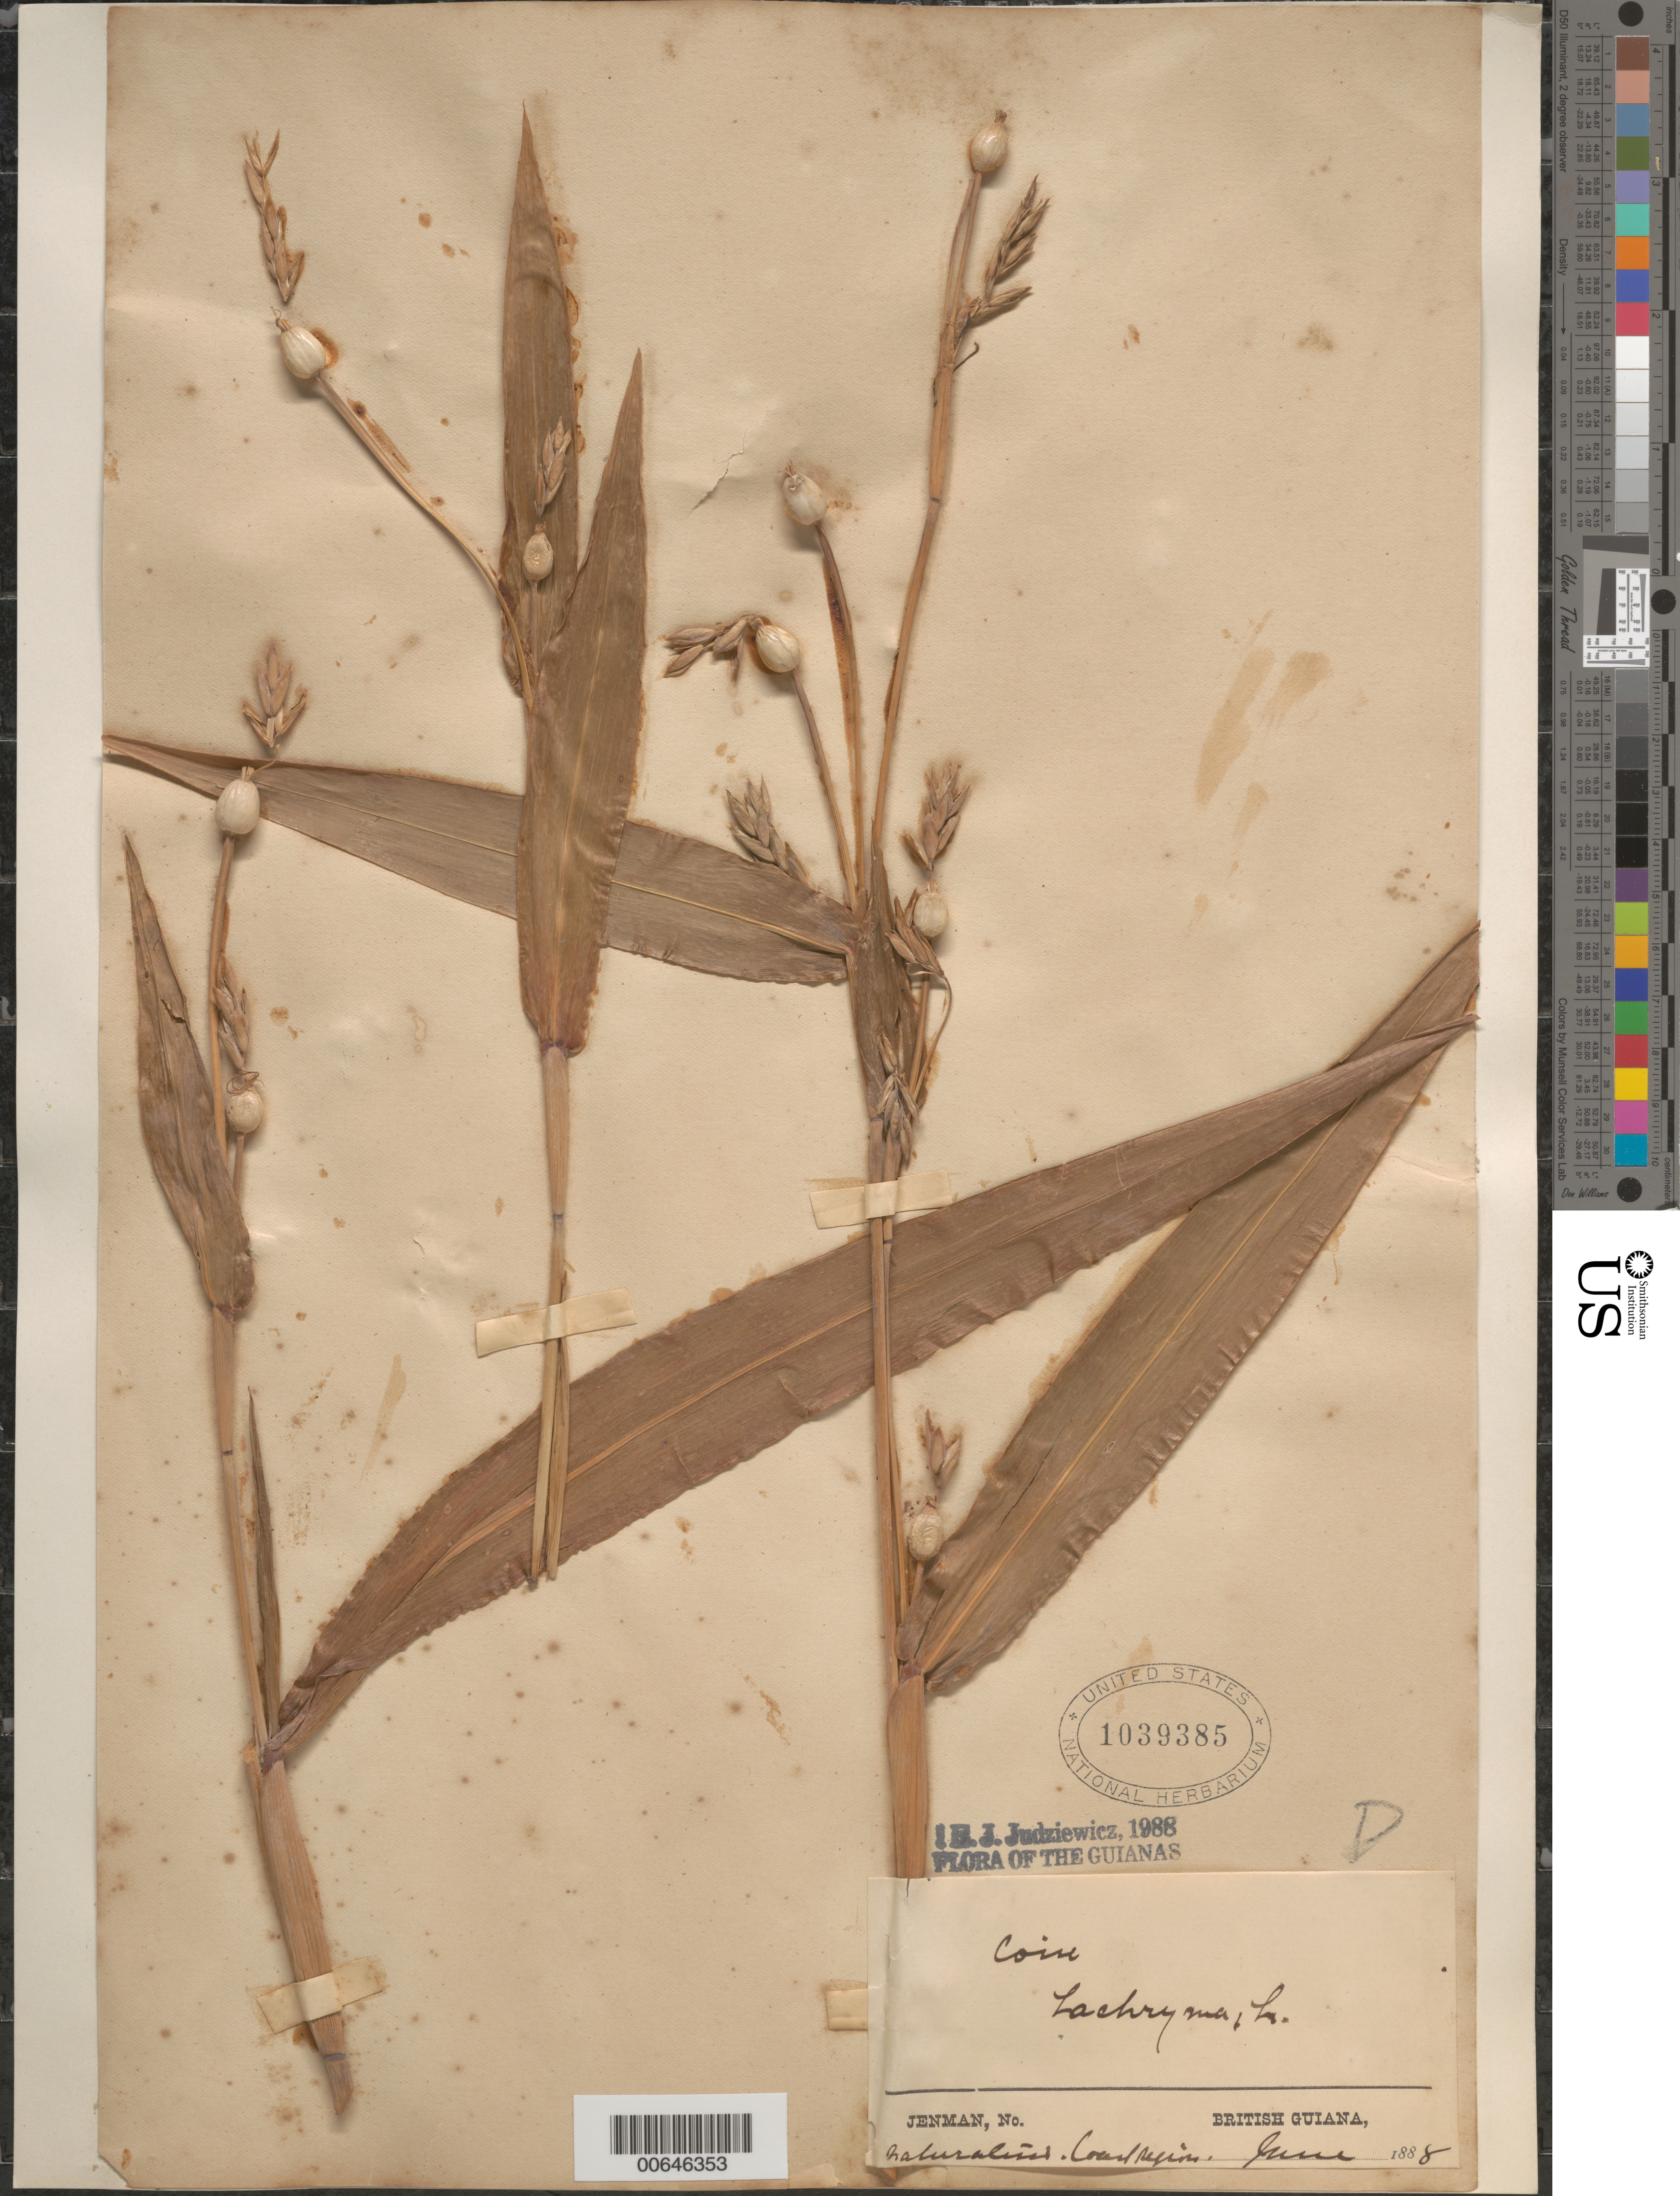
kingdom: Plantae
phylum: Tracheophyta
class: Liliopsida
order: Poales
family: Poaceae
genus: Coix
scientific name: Coix lacryma-jobi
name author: L.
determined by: Judziewicz, E. J.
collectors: G. S. Jenman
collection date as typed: June 1888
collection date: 1888-06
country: Guyana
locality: Coast Region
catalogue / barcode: US 1039385